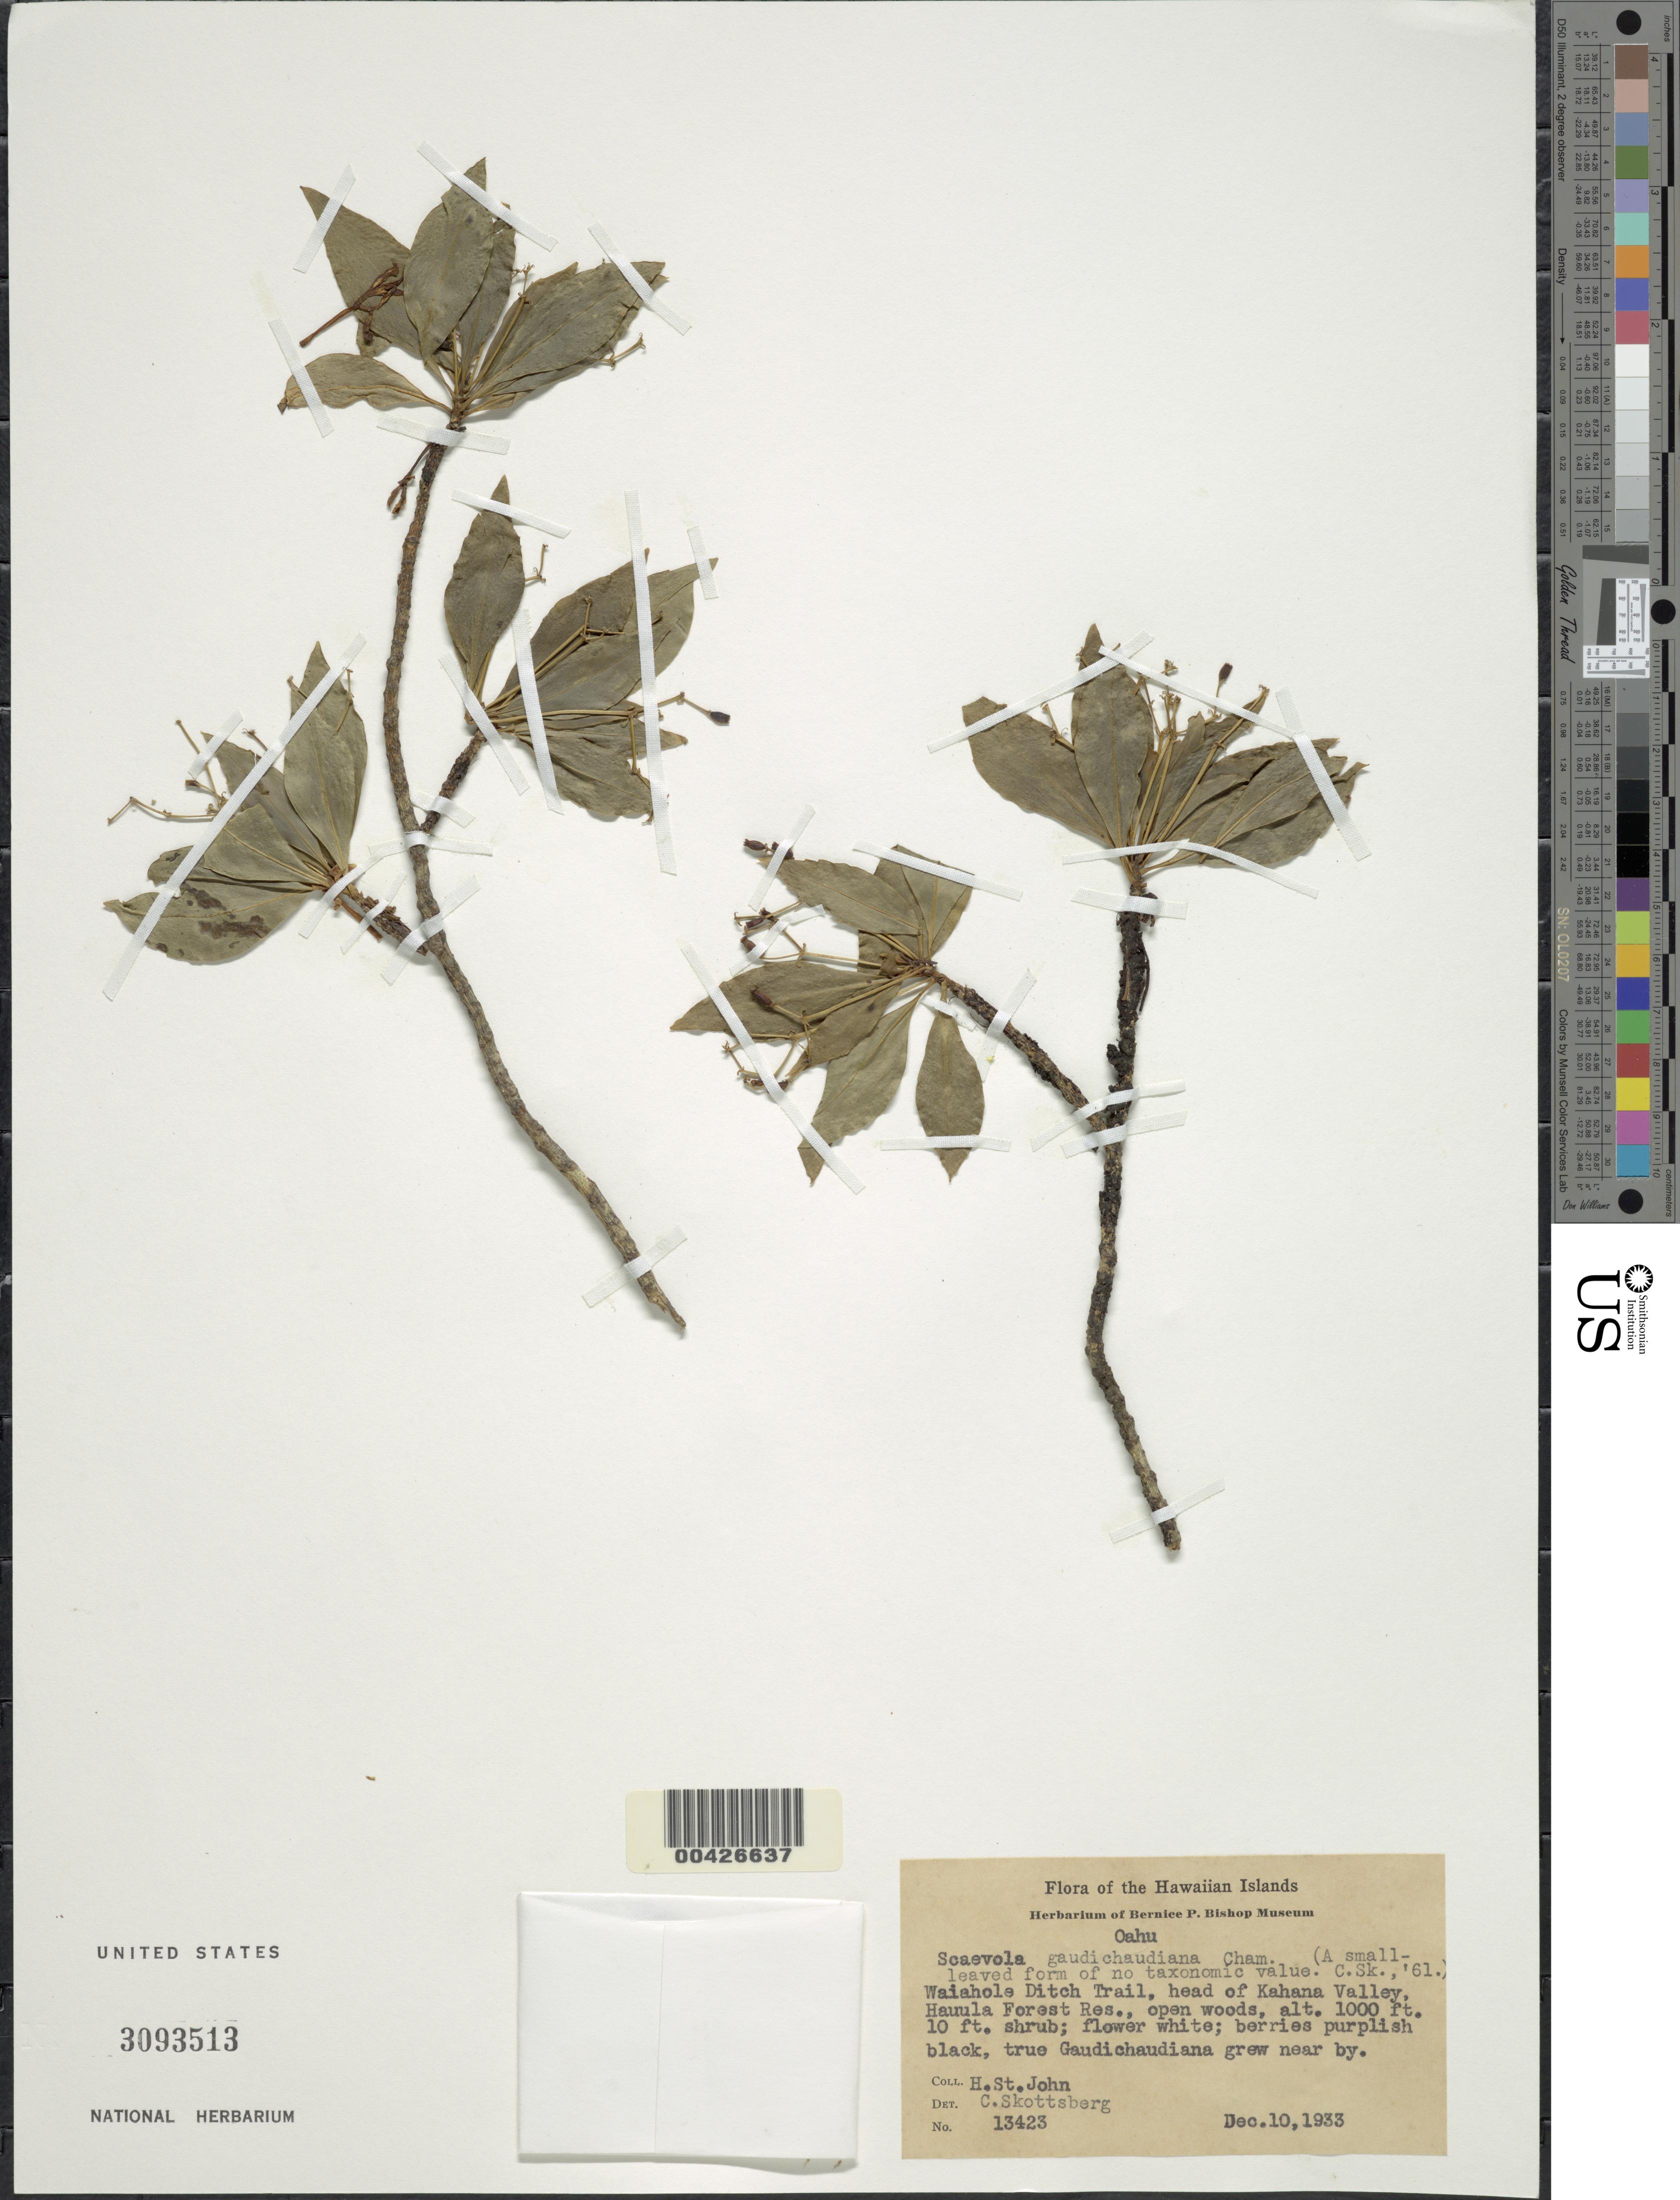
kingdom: Plantae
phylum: Tracheophyta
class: Magnoliopsida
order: Asterales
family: Goodeniaceae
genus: Scaevola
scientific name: Scaevola gaudichaudiana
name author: Cham.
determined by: Skottsberg, C. J. F.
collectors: H. St. John & C. Skottsberg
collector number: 13423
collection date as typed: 10 Dec 1933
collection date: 1933-12-10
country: United States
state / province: Hawaii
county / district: Honolulu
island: Oahu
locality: Waiahole Ditch Trail, head of Kahana Valley, Hauula Forest Res.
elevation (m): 305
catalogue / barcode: US 3093513